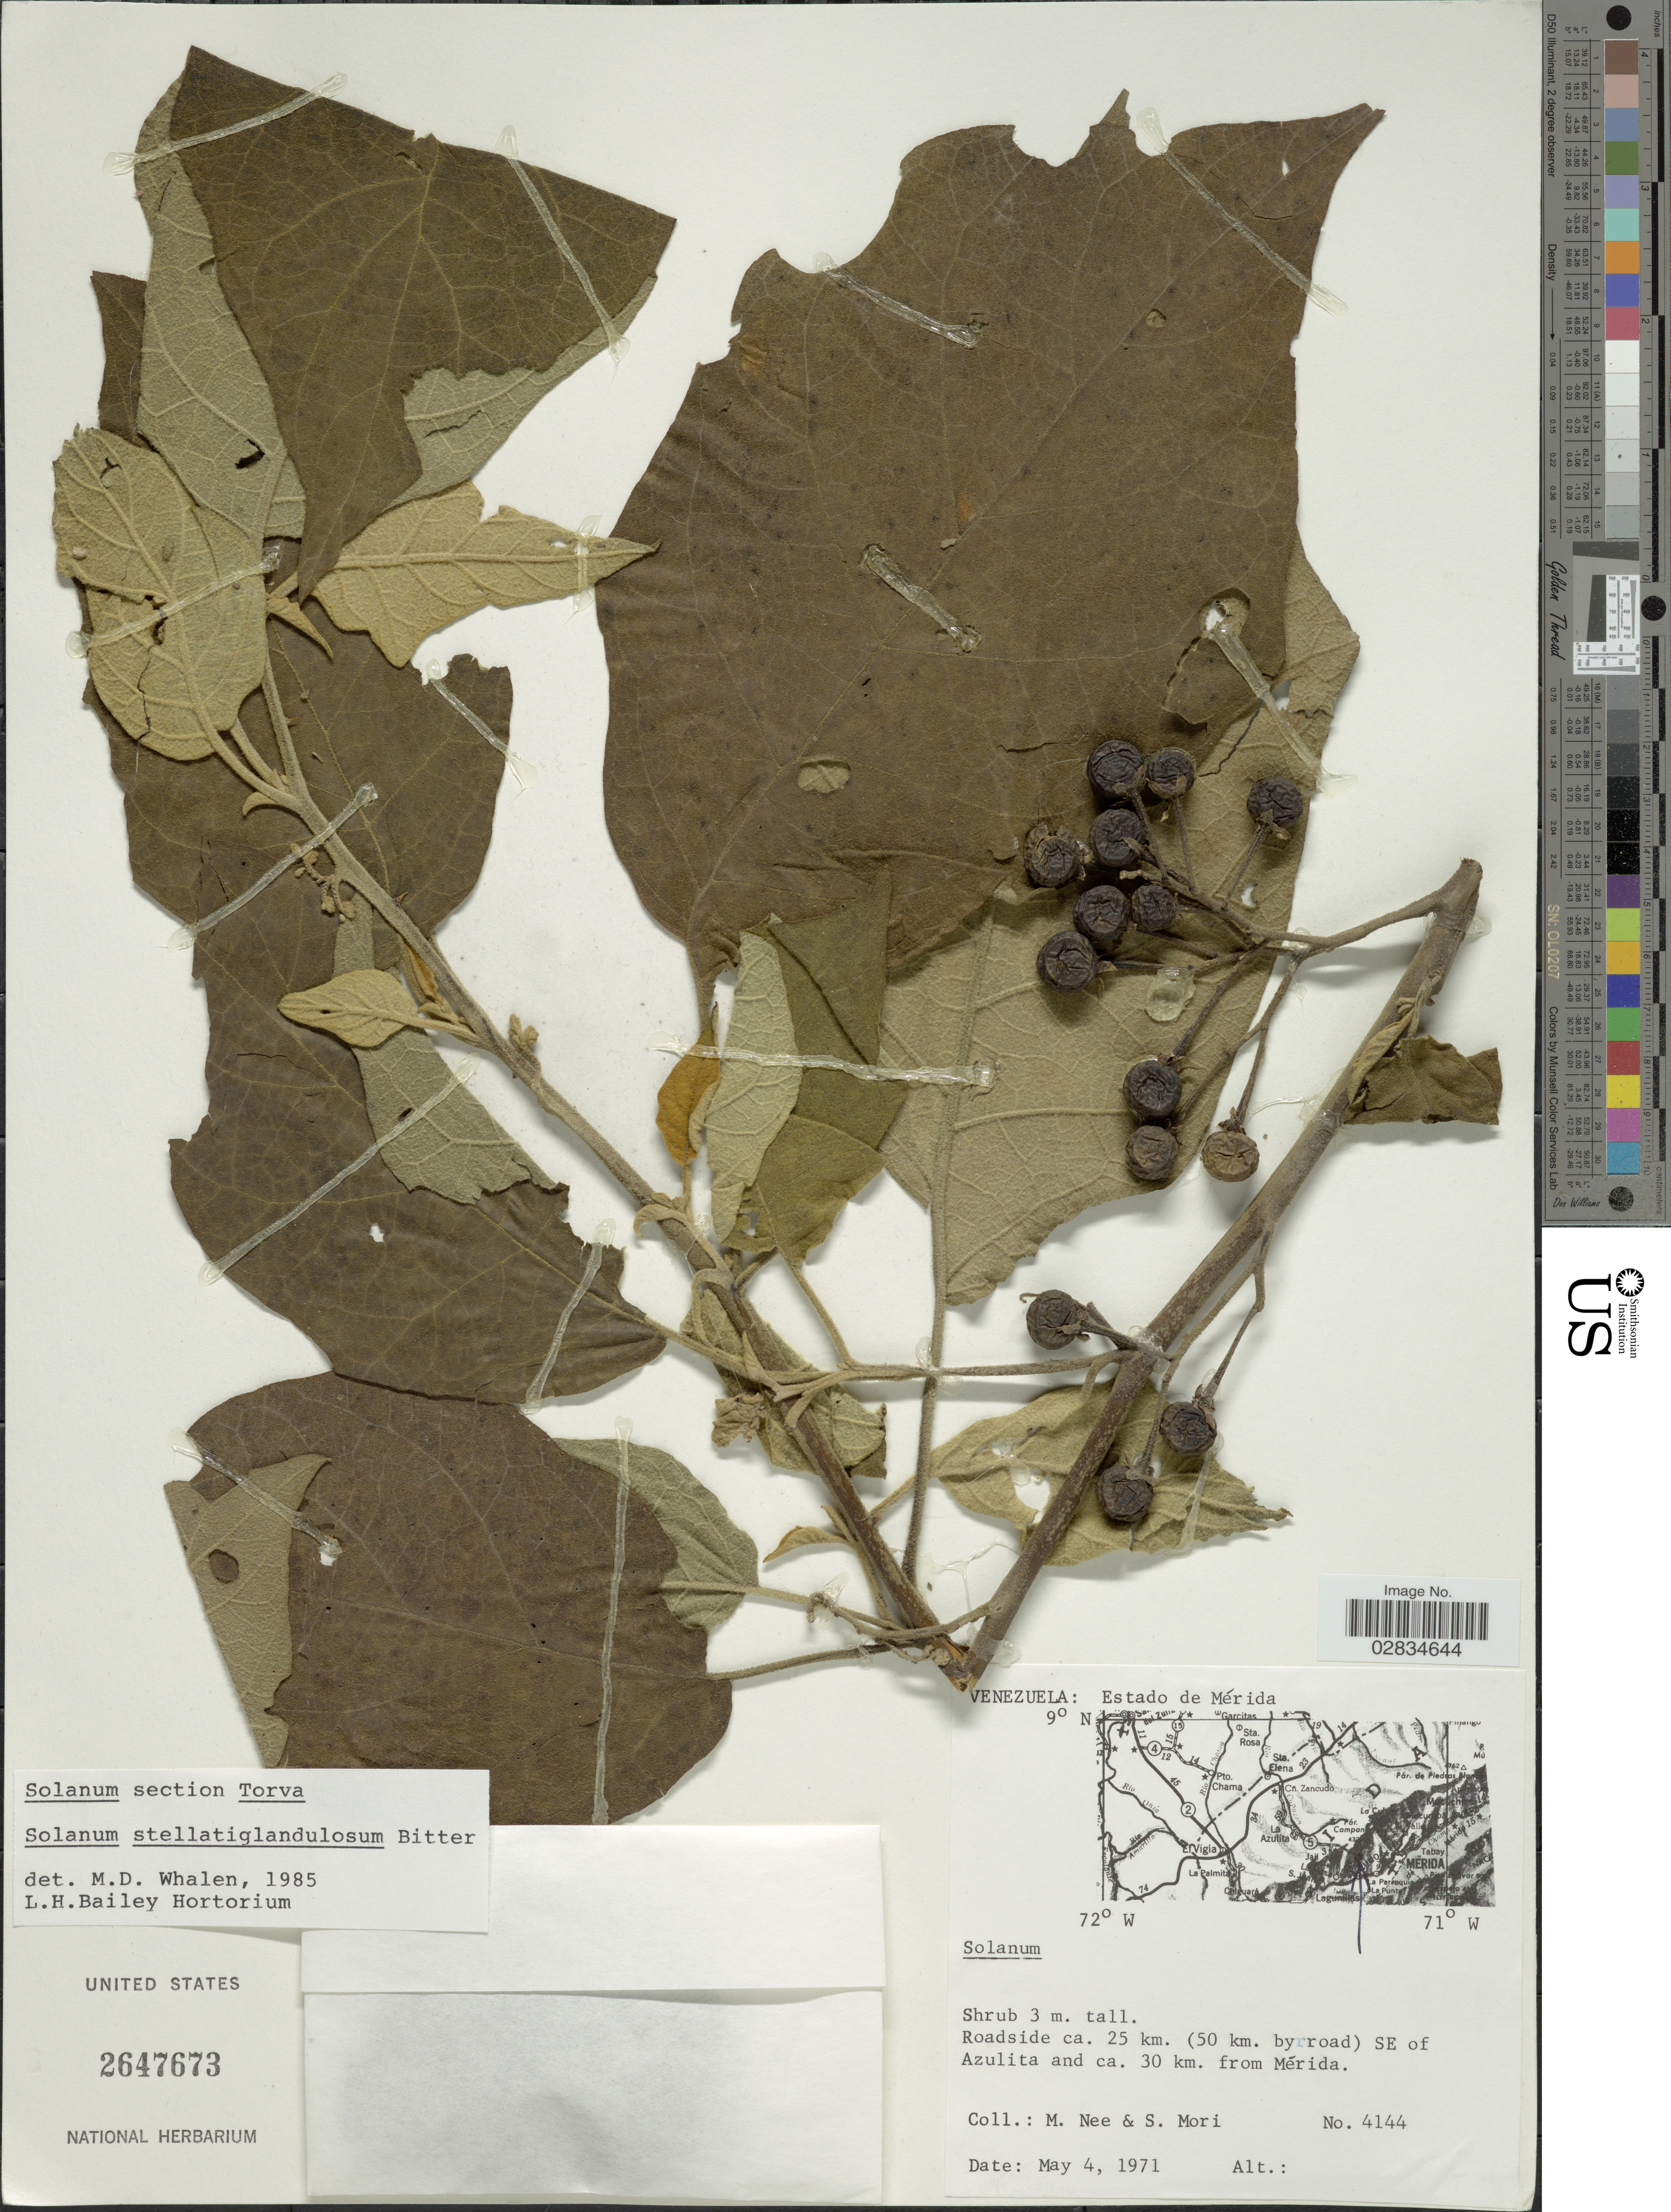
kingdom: Plantae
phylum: Tracheophyta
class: Magnoliopsida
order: Solanales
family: Solanaceae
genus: Solanum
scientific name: Solanum stellatiglandulosum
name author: Bitter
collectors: M. Nee & S. Mori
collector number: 4144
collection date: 1971-05-04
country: Venezuela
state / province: Mérida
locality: Roadside ca. 25 km. (50 km by road) SE of Azulita and ca. 30 km. from Mérida.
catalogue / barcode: US 2647673